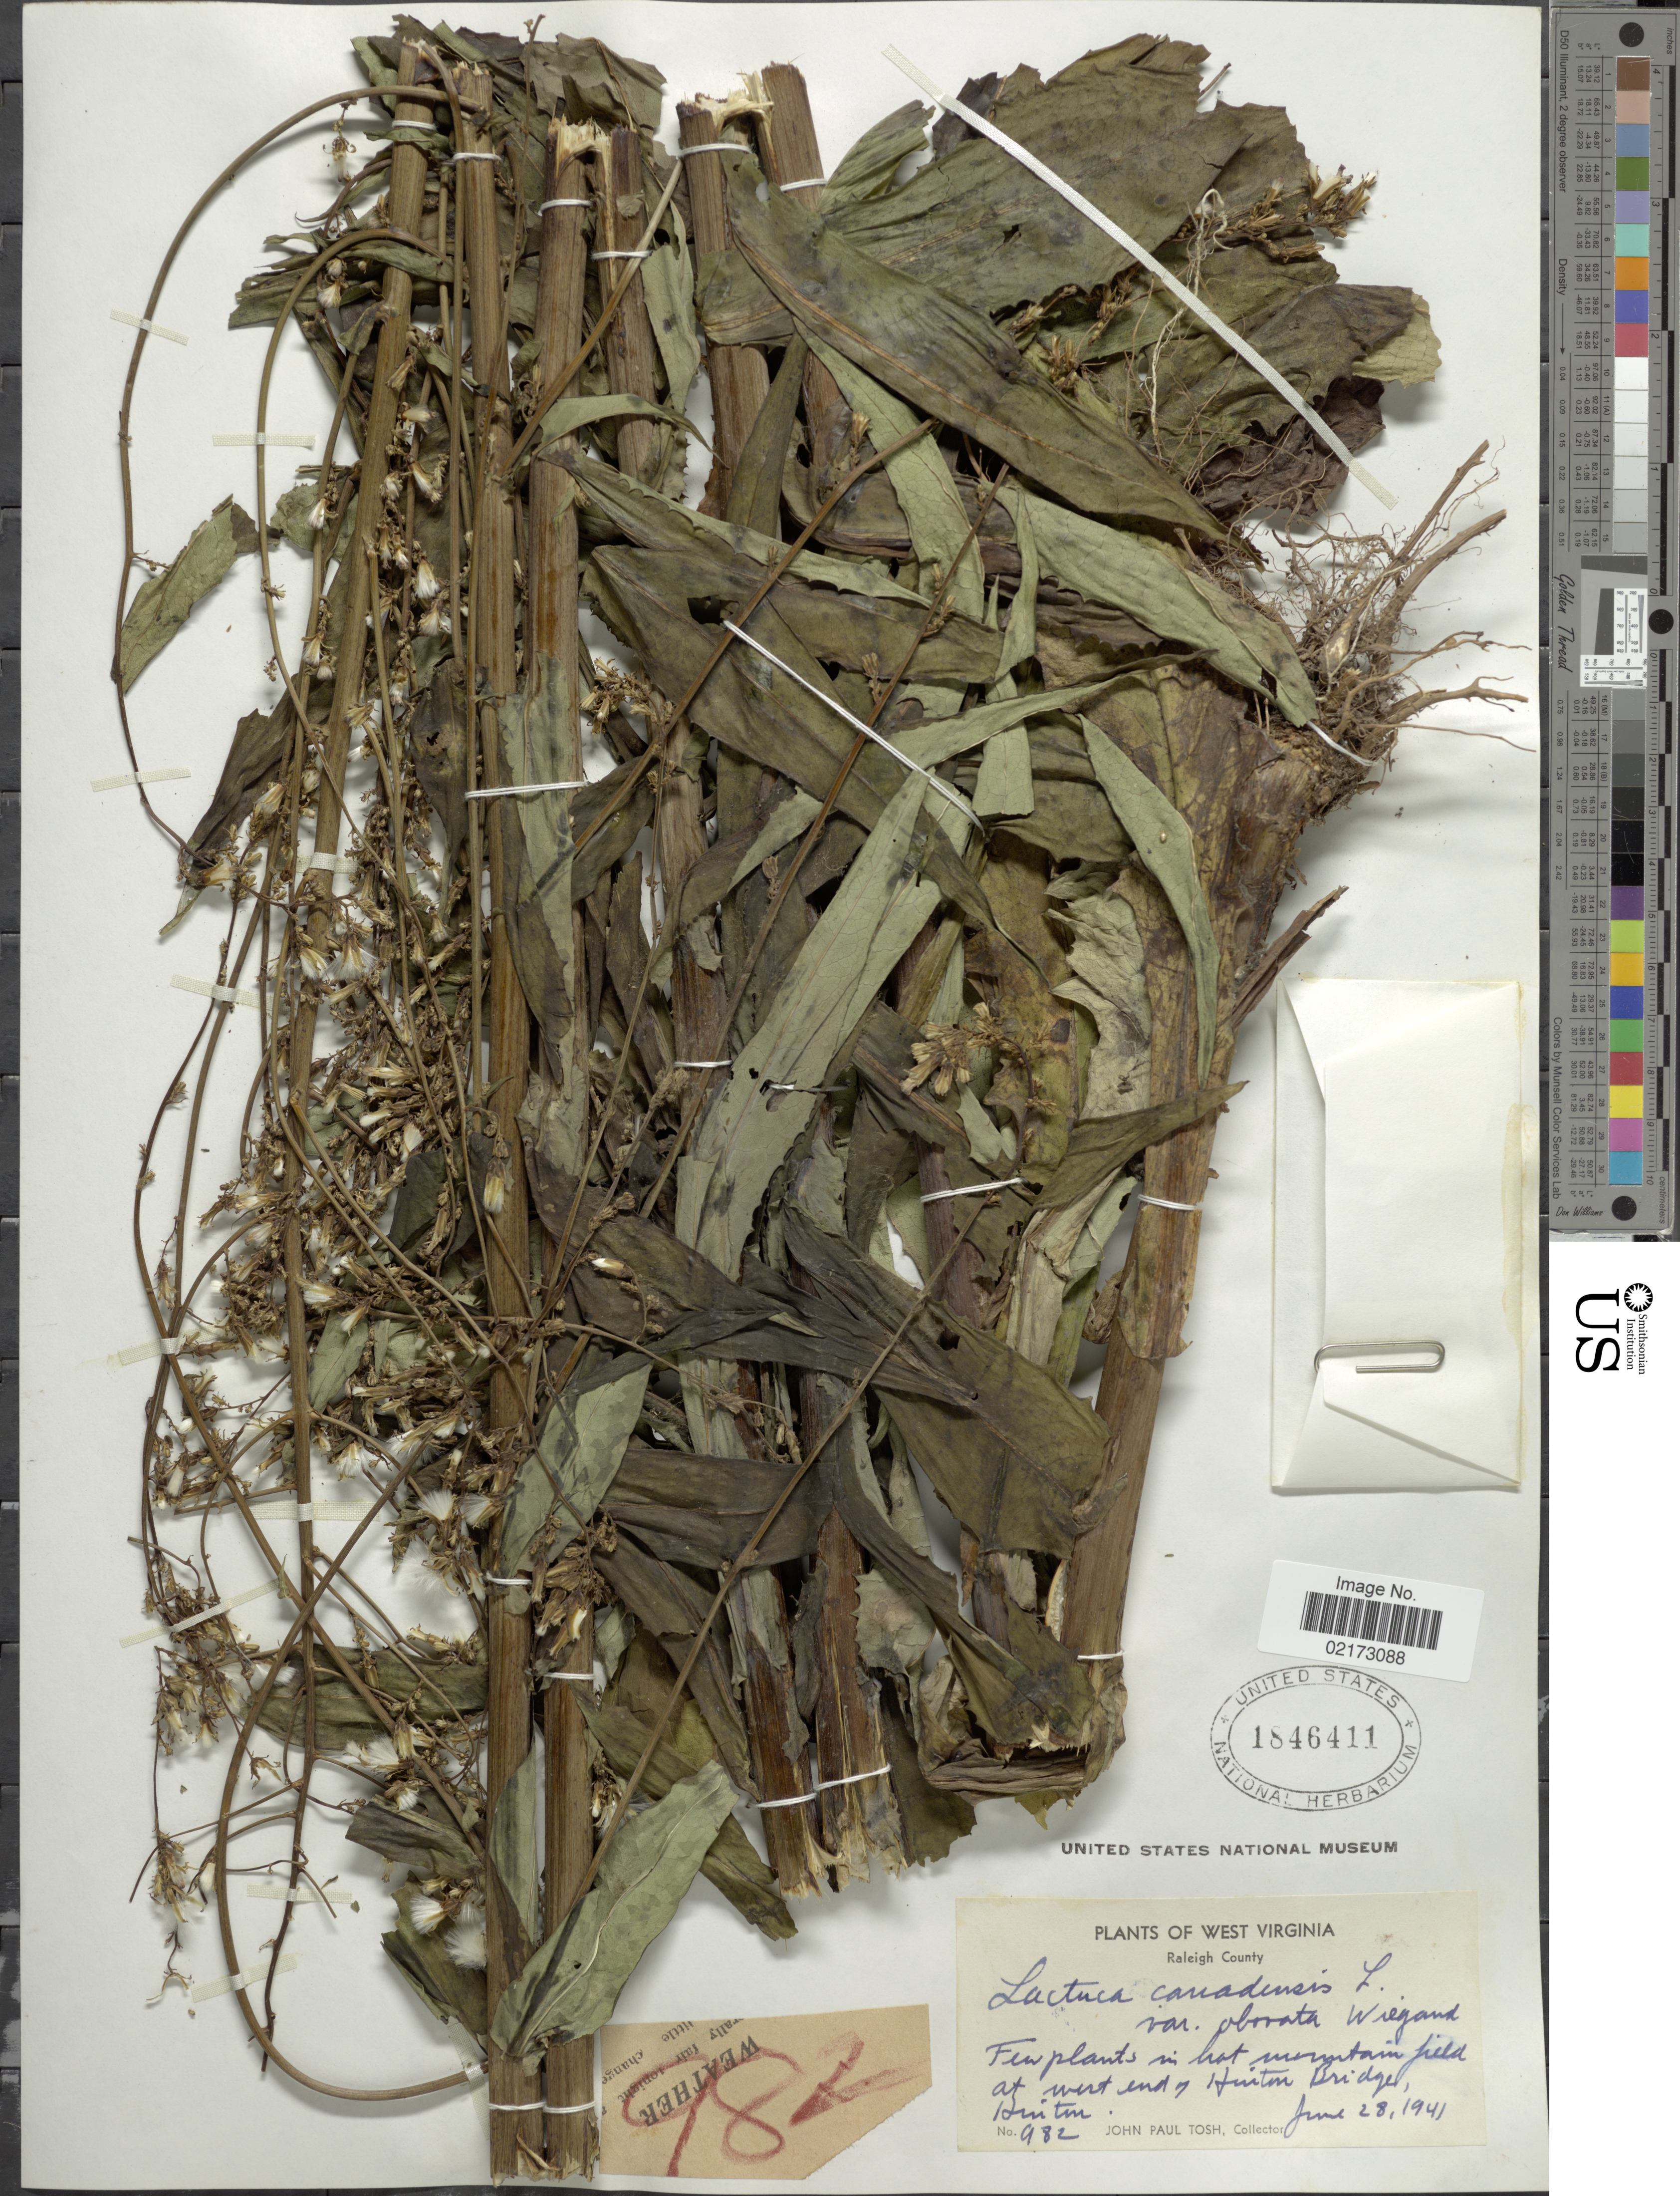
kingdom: Plantae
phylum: Tracheophyta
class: Magnoliopsida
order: Asterales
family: Asteraceae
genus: Lactuca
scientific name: Lactuca canadensis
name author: L.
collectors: J. Tosh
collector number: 982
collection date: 1941-06-28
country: United States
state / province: West Virginia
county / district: Raleigh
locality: Raleigh County, west end of Hinton Bridge, Hinton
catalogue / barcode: US 1846411